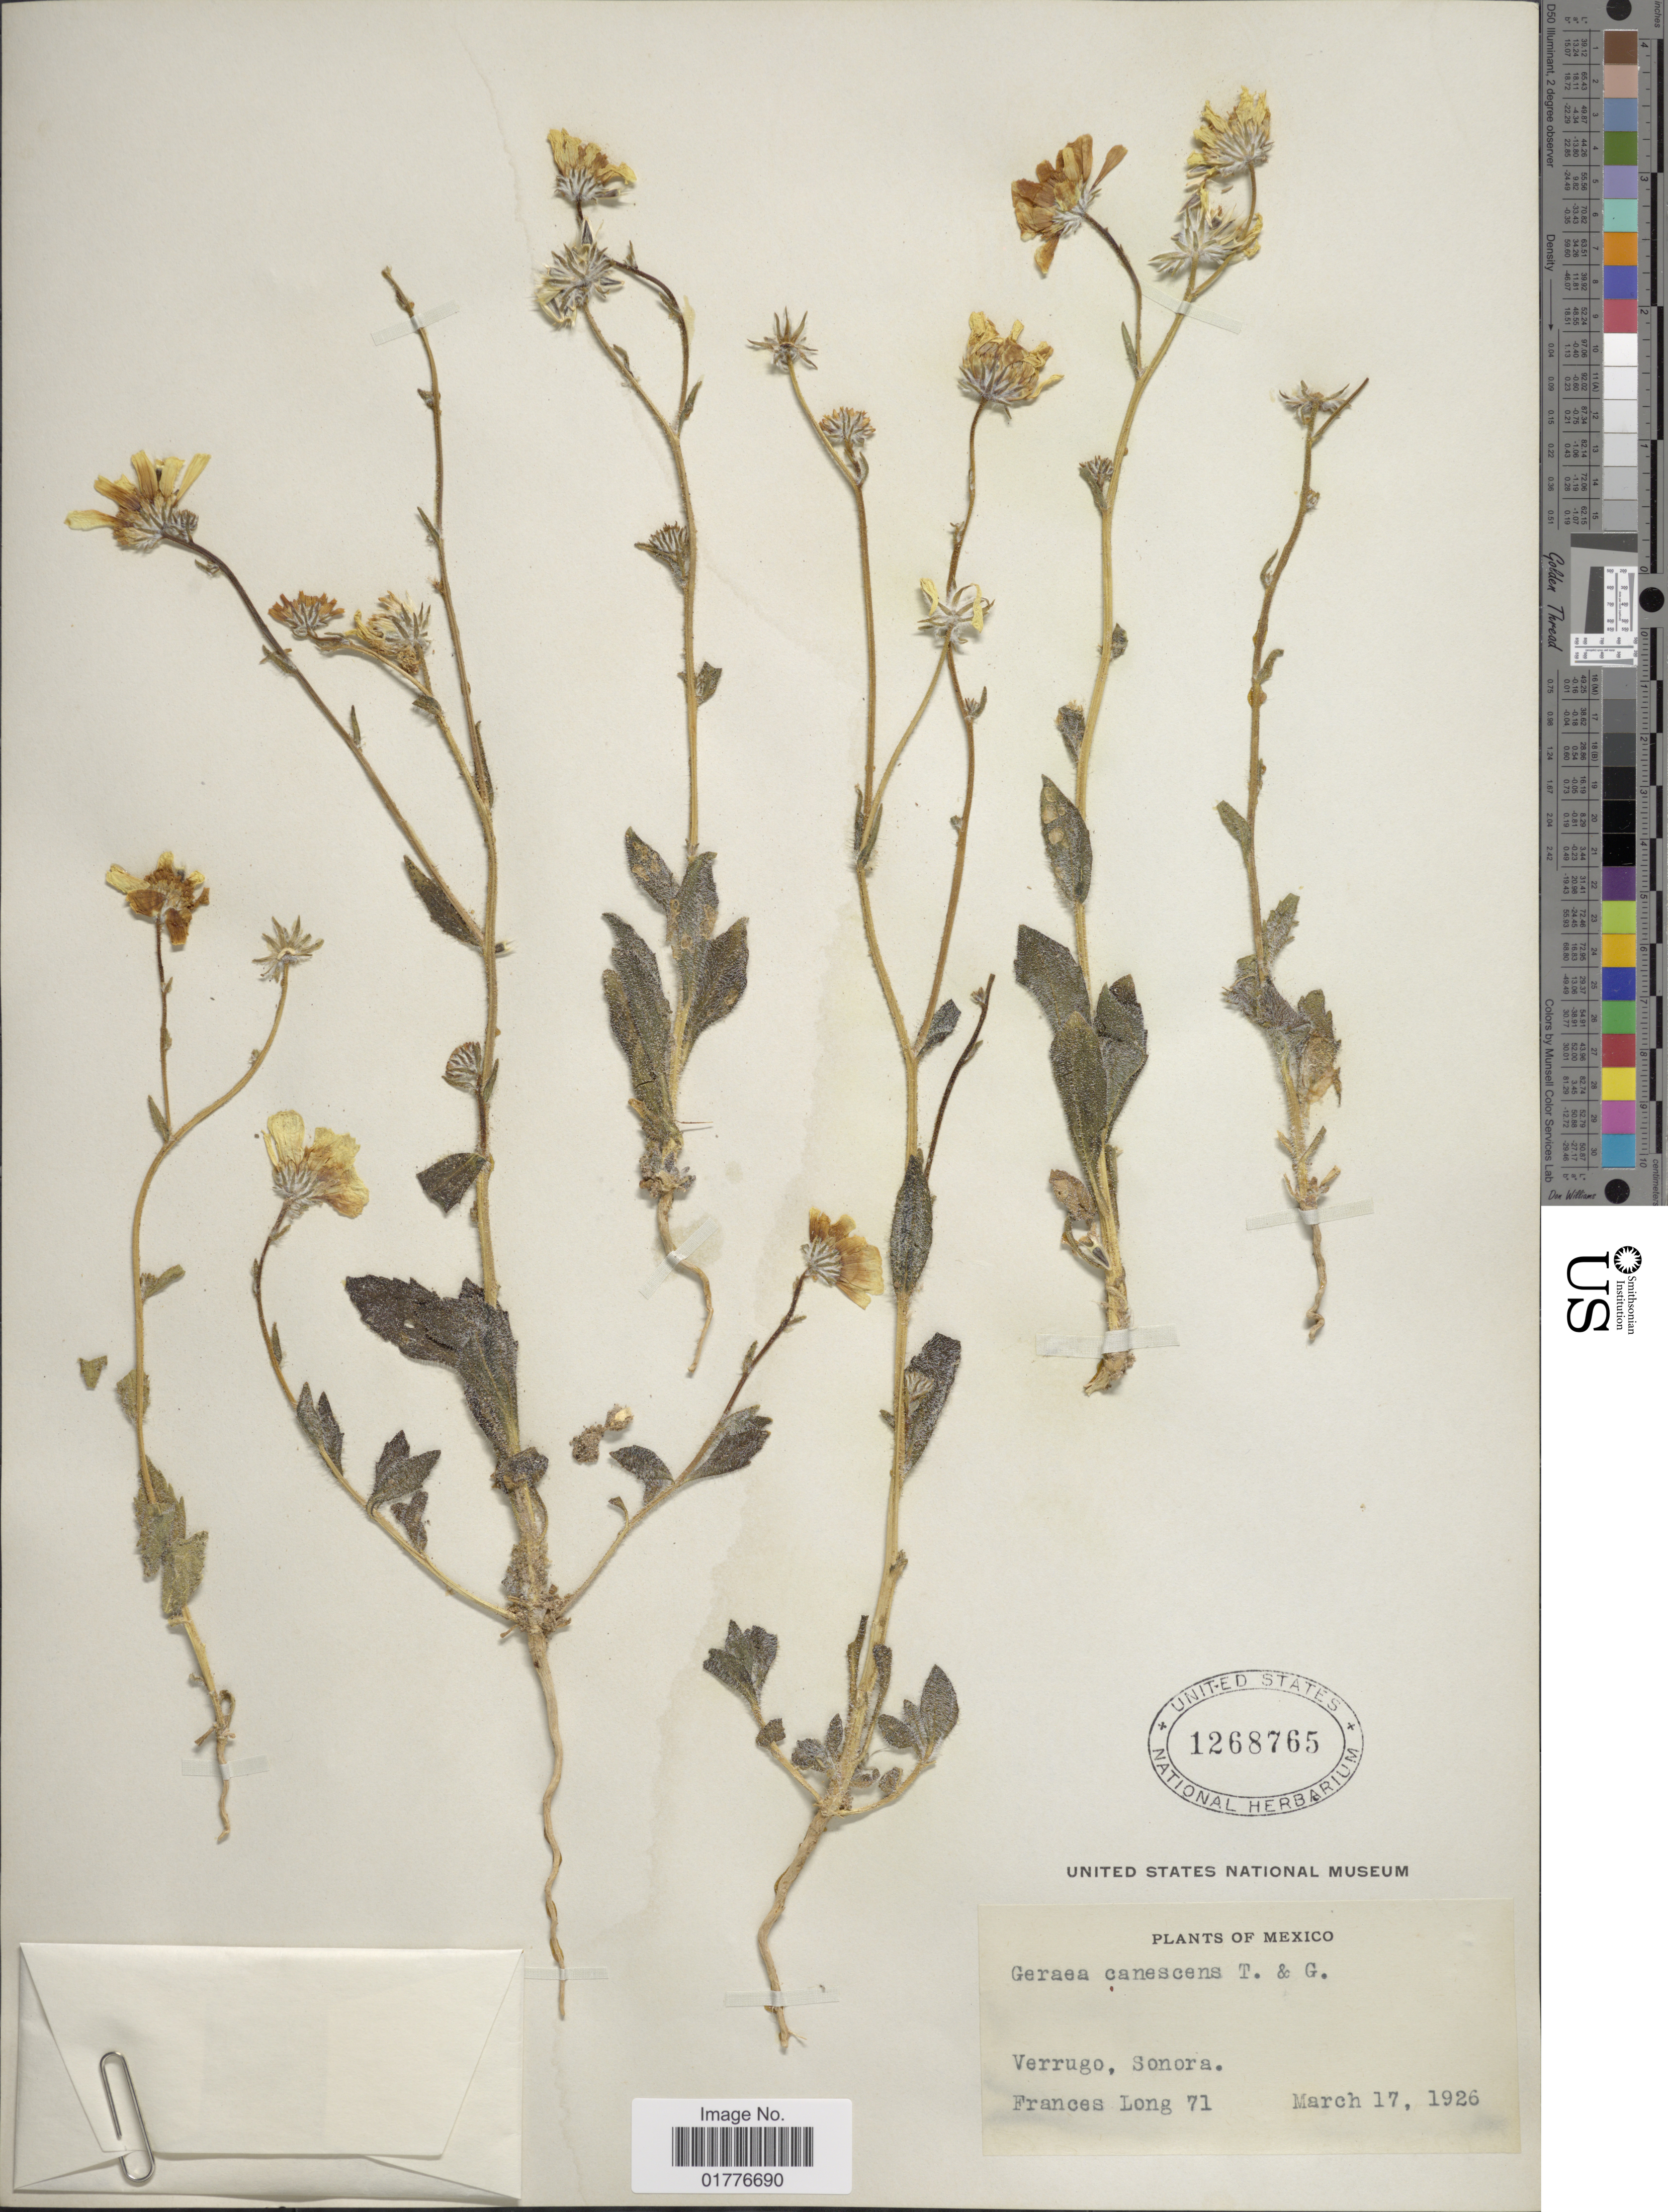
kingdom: Plantae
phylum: Tracheophyta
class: Magnoliopsida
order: Asterales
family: Asteraceae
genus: Geraea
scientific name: Geraea canescens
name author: Torr. & A. Gray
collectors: F. Long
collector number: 71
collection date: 1926-03-17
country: Mexico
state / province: Sonora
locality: Verrugo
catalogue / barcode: US 1268765